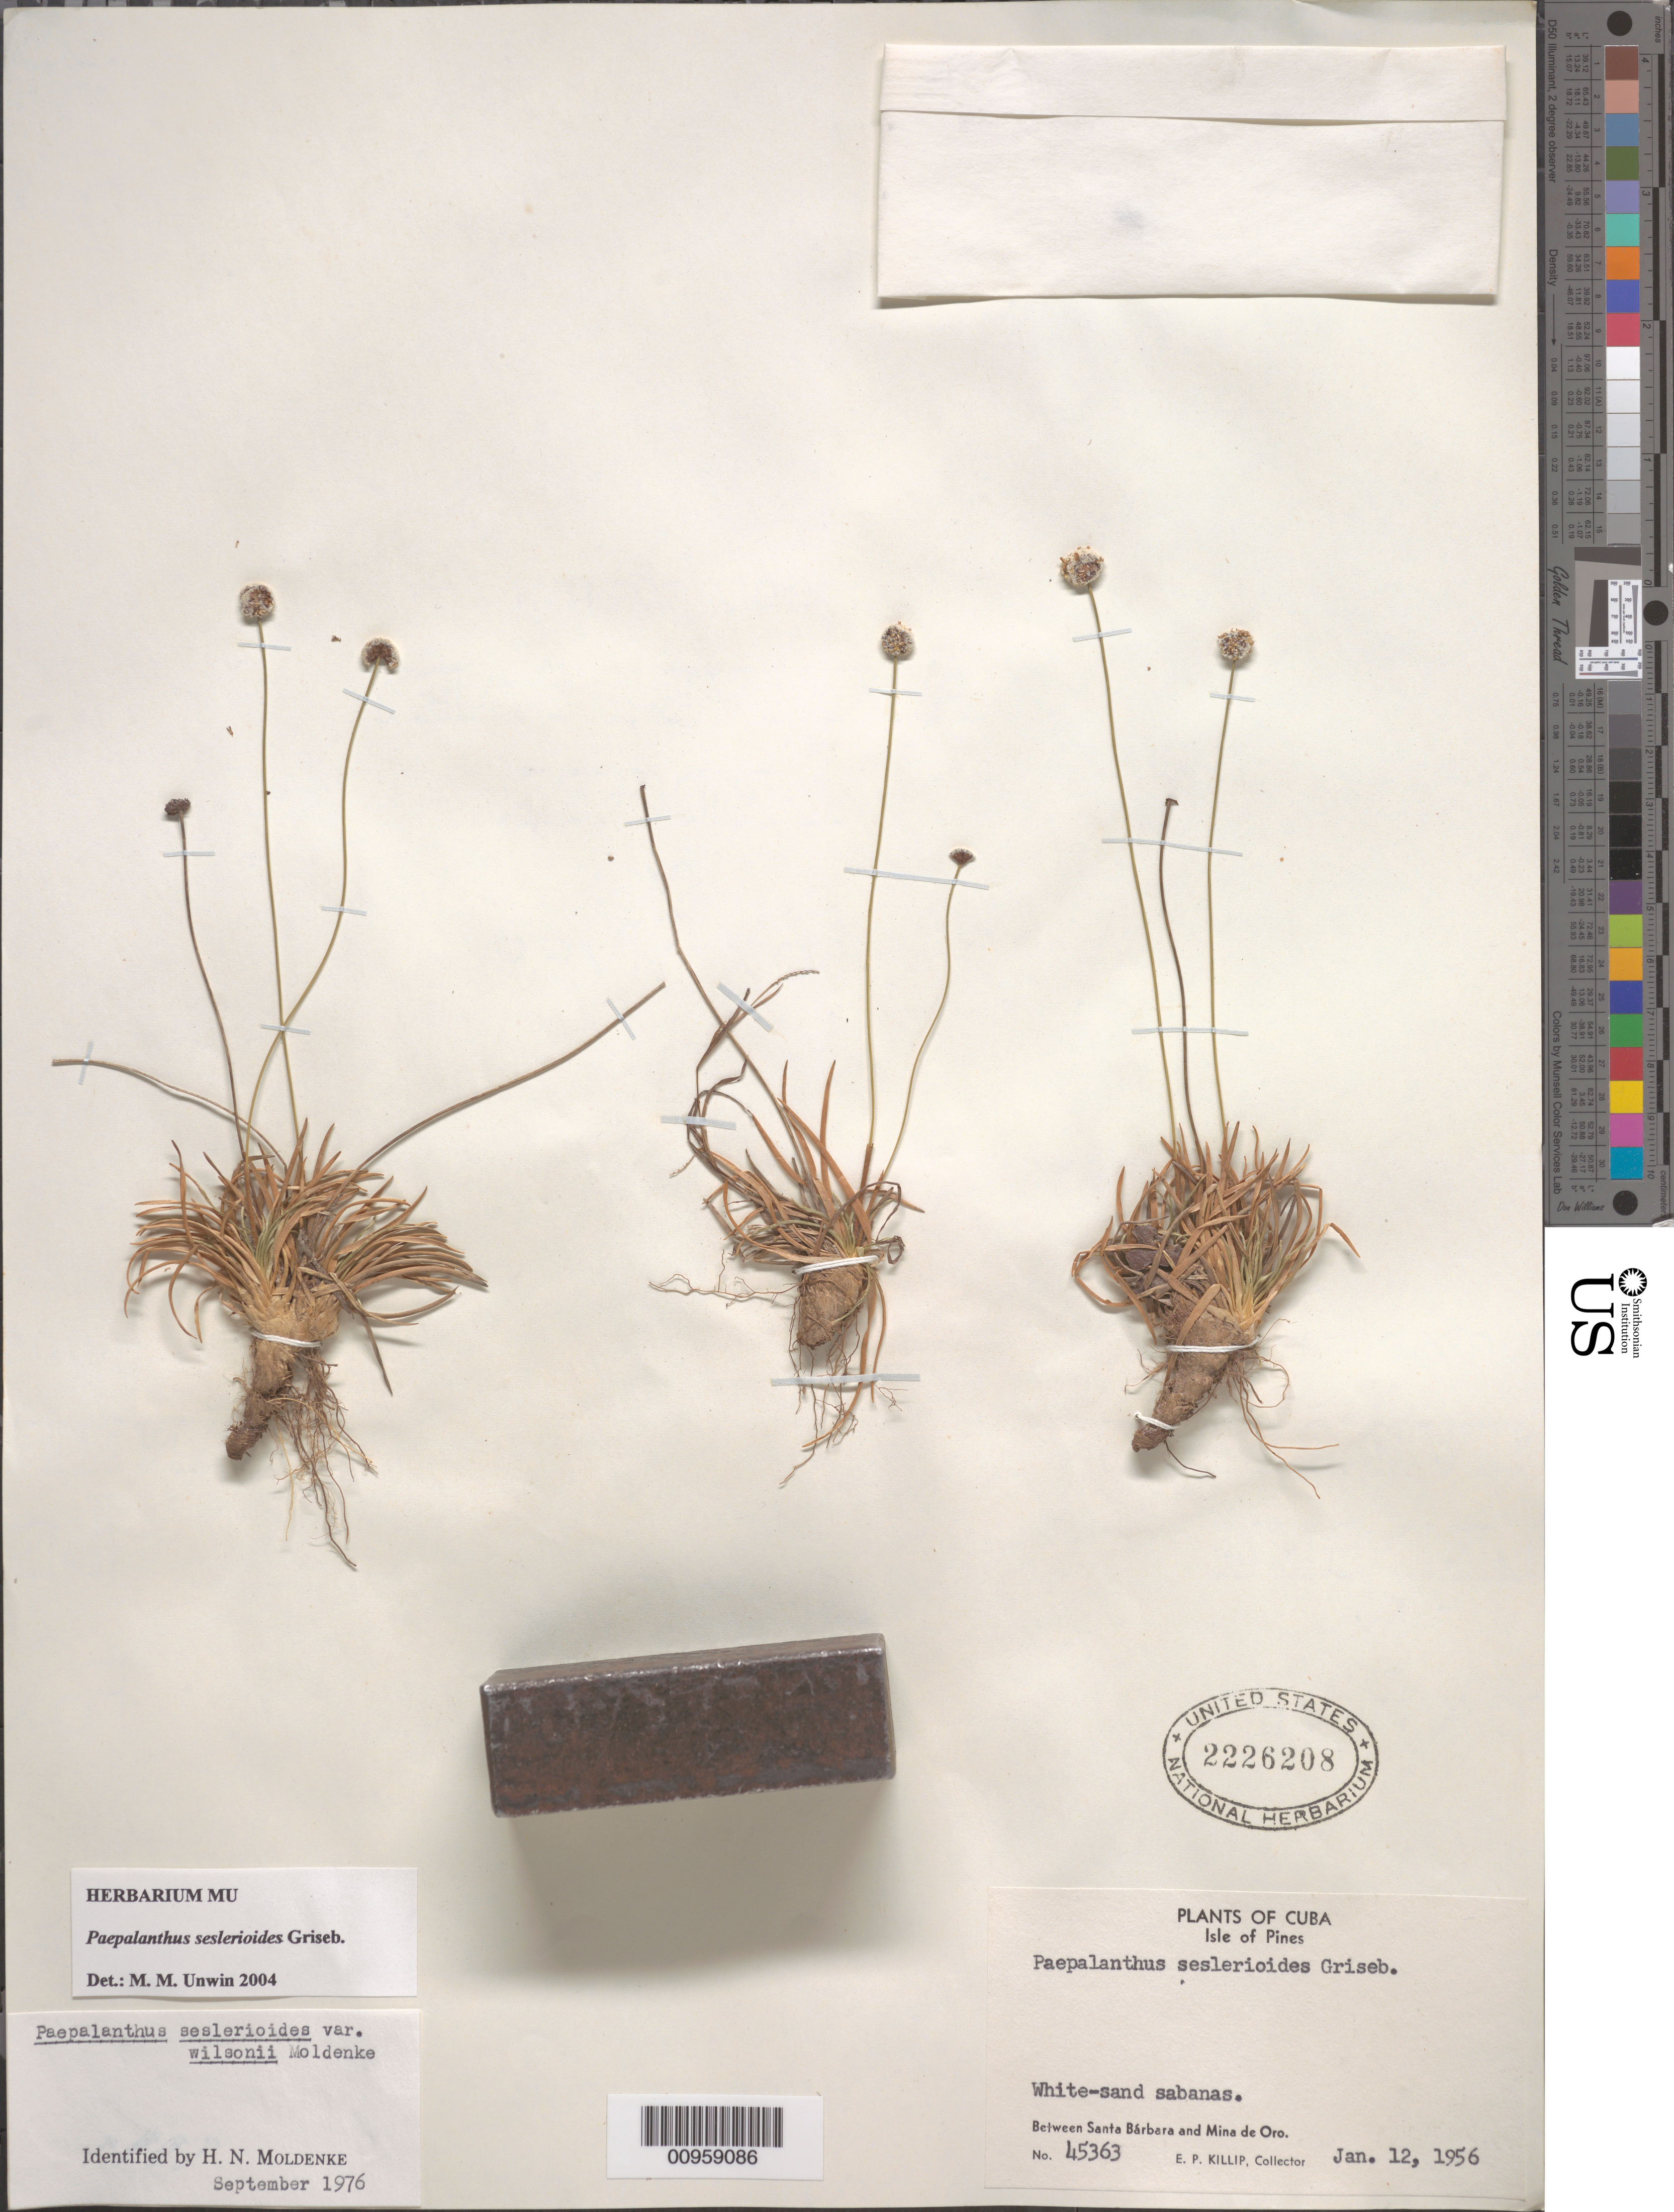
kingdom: Plantae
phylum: Tracheophyta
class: Liliopsida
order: Poales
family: Eriocaulaceae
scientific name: Giuliettia seslerioides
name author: (Griseb.) Andrino & Sano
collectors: E. P. Killip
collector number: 45363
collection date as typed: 12 Jan 1956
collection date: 1956-01-12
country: Cuba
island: Isla de la Juventud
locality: Isle of Pines, between Santa Bárbara and Mina de Oro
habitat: White-sand sabanas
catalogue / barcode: US 2226208